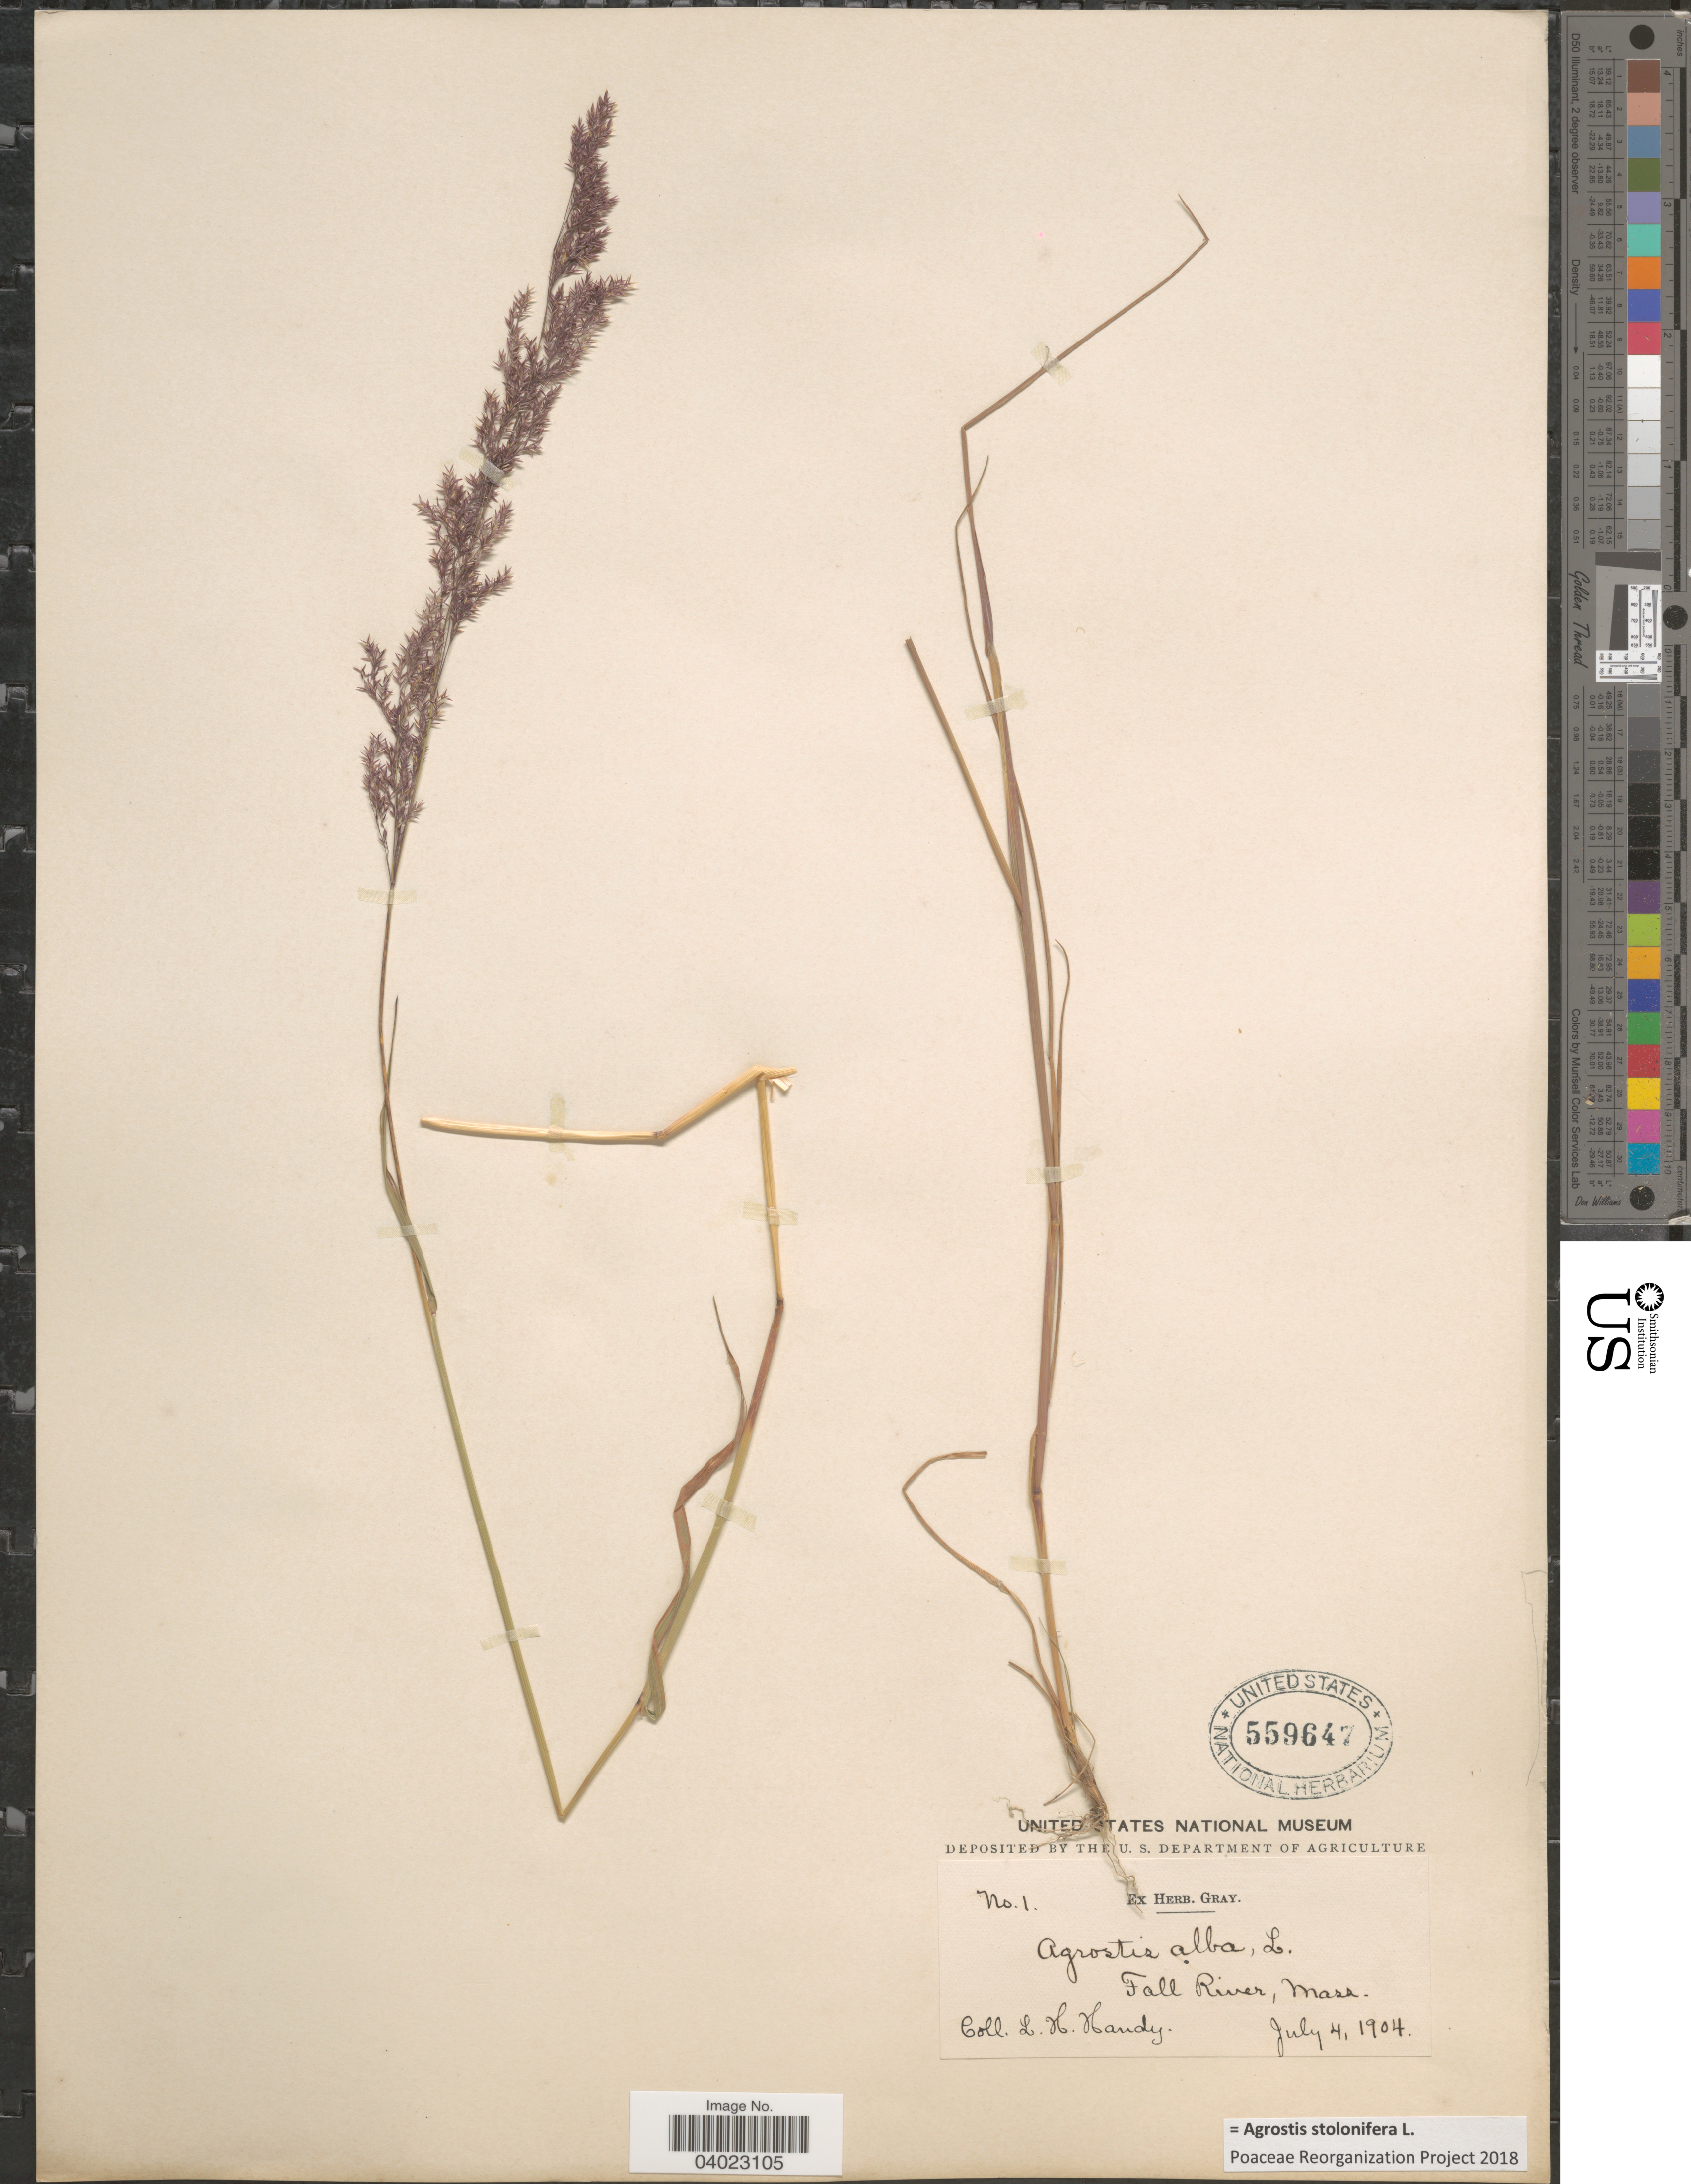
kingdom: Plantae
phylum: Tracheophyta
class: Liliopsida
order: Poales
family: Poaceae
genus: Agrostis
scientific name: Agrostis stolonifera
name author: L.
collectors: L. Hardy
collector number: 1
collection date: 1904-07-04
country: United States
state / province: Massachusetts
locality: Fall River.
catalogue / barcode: US 559647